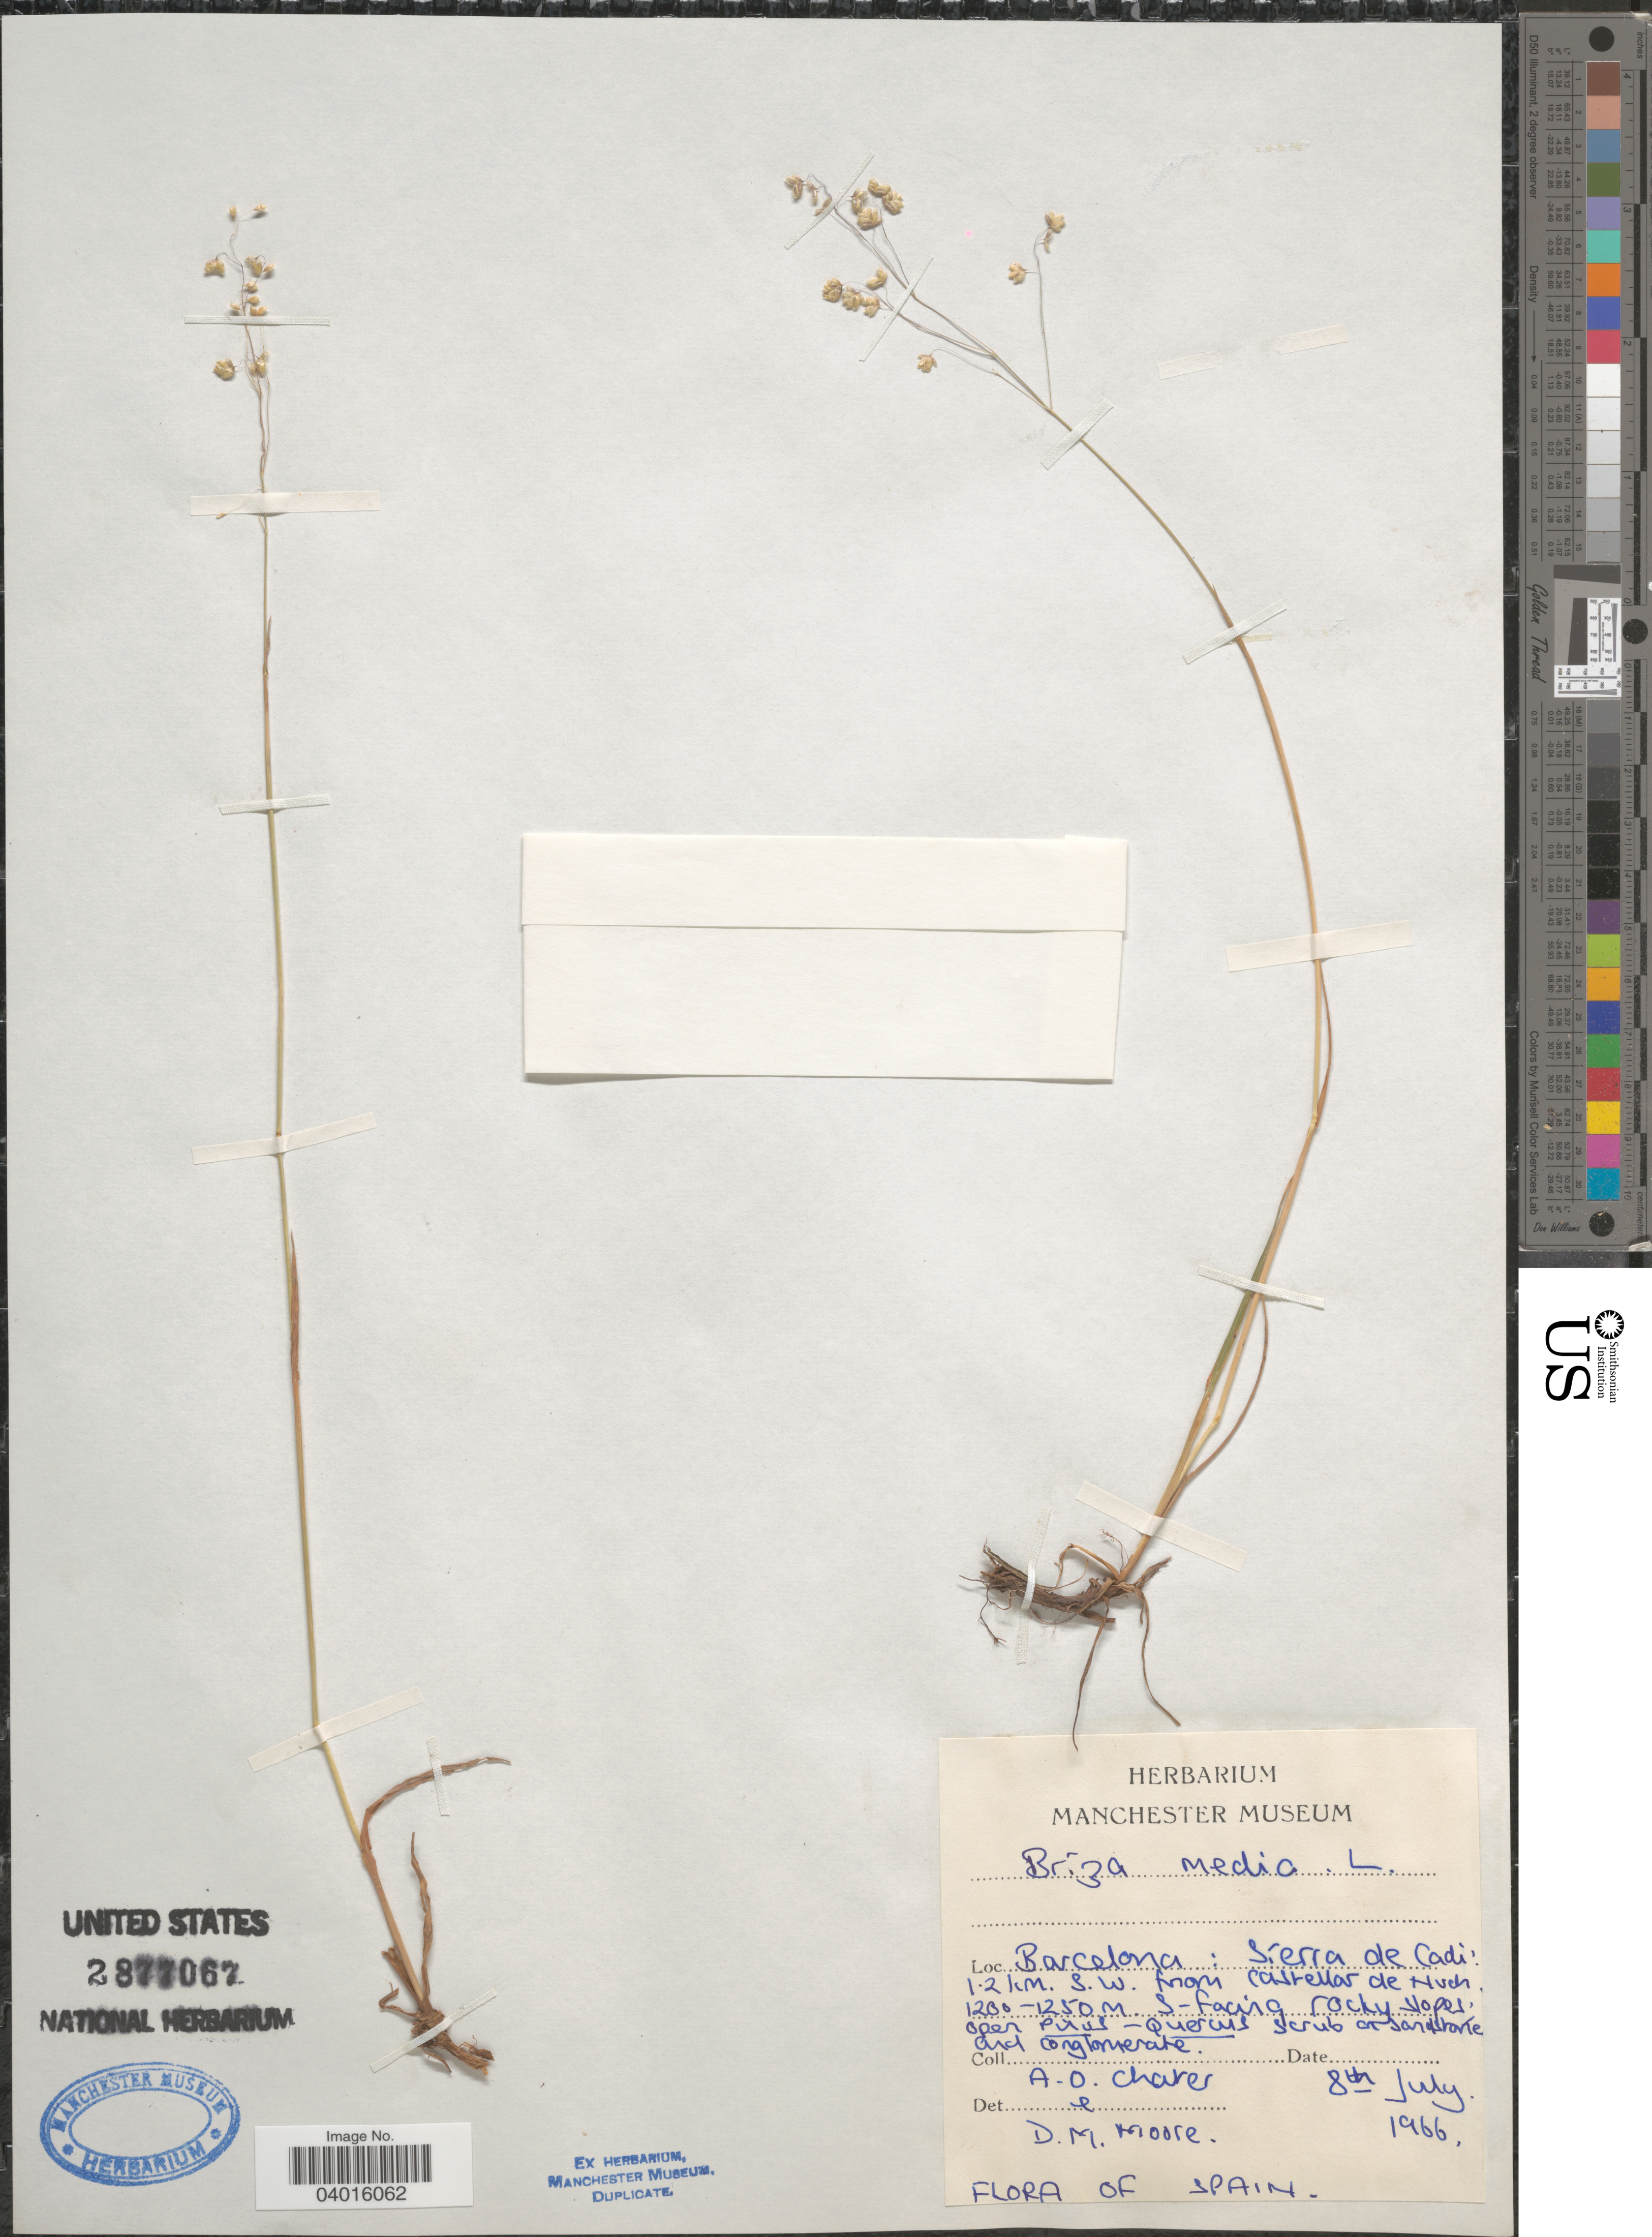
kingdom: Plantae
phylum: Tracheophyta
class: Liliopsida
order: Poales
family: Poaceae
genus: Briza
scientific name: Briza media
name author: L.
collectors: A. O. Chater & D. Moore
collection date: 1966-07-08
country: Spain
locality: Barcelona: Sierra de Cadi: 1.2 km. S.W. from Castellar de Huch. S-dacing rocky slopes.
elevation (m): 1200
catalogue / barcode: US 2877067